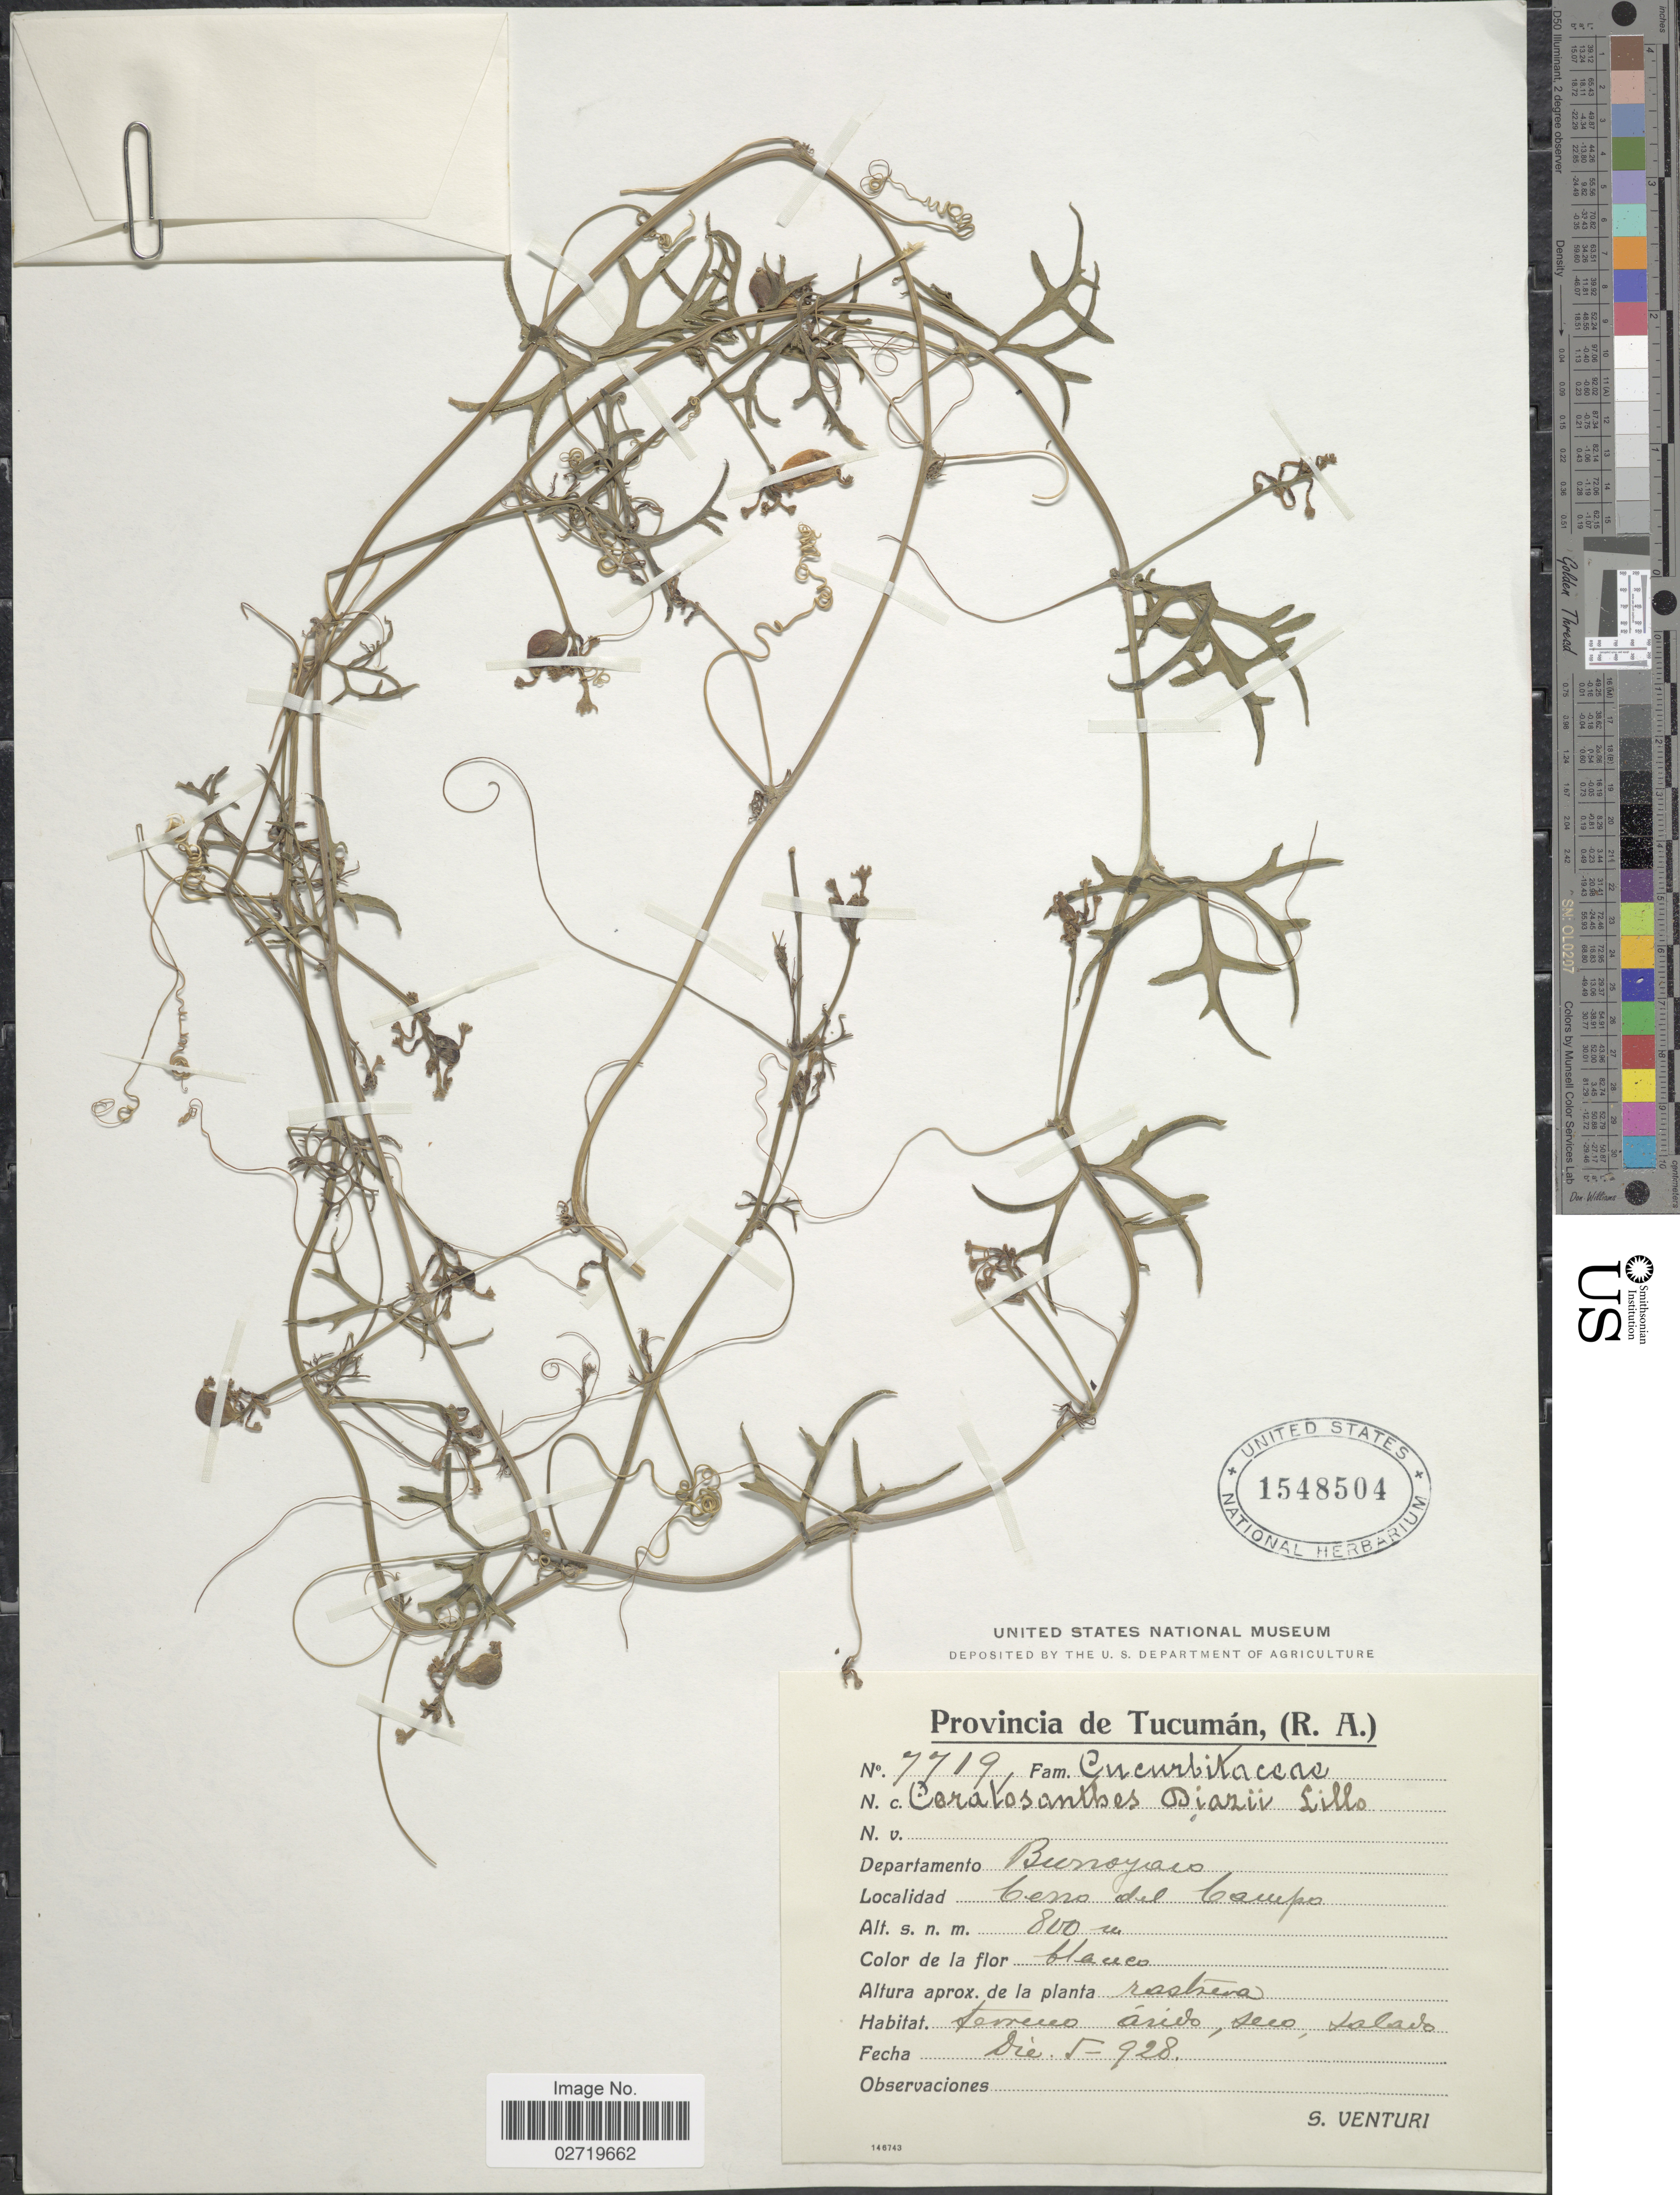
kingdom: Plantae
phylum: Tracheophyta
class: Magnoliopsida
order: Cucurbitales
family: Cucurbitaceae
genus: Ceratosanthes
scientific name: Ceratosanthes diazii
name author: Lillo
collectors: S. Venturi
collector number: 7719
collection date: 1928-12-05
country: Argentina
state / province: Tucuman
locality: Provincia de Tucuman (R.A.), Departamento Burroyaco, Cerro del Campo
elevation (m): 800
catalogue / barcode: US 1548504